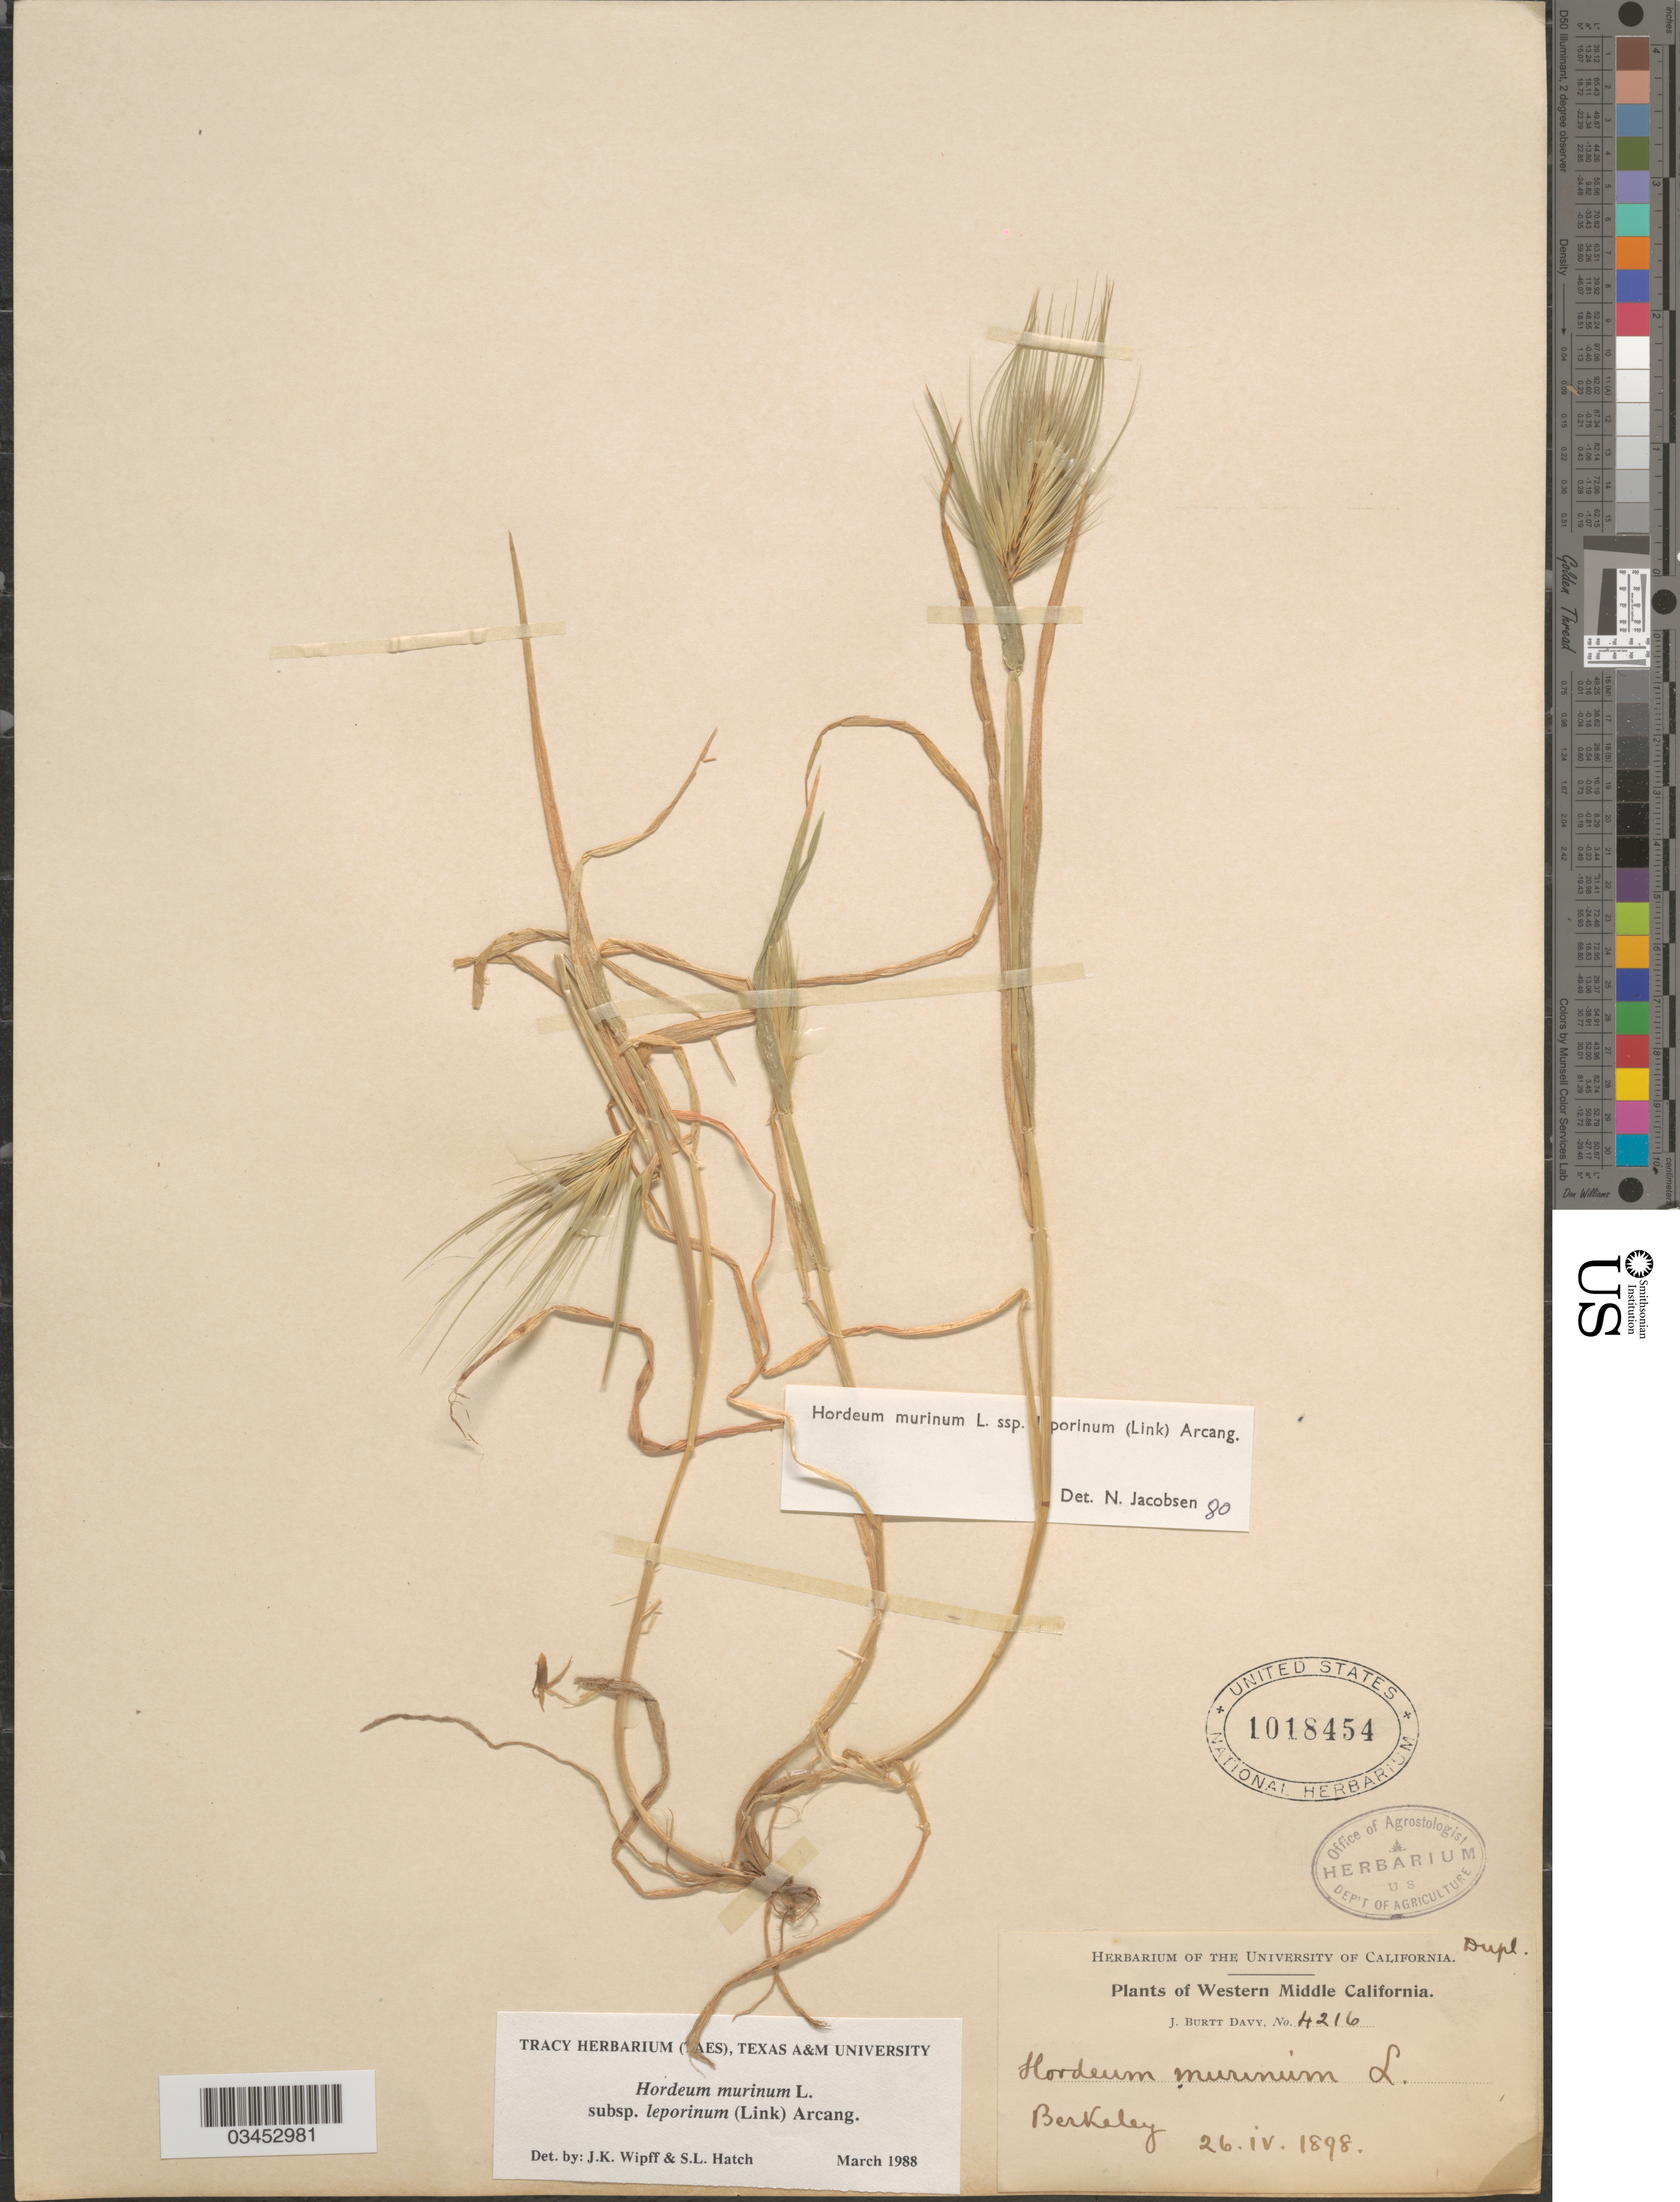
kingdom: Plantae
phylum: Tracheophyta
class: Liliopsida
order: Poales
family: Poaceae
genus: Hordeum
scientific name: Hordeum murinum subsp. leporinum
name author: (Link) Arcang.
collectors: J. Burtt Davy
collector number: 4216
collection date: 1898-04-26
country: United States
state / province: California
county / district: Alameda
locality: Western Middle California. Berkeley.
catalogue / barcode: US 1018454